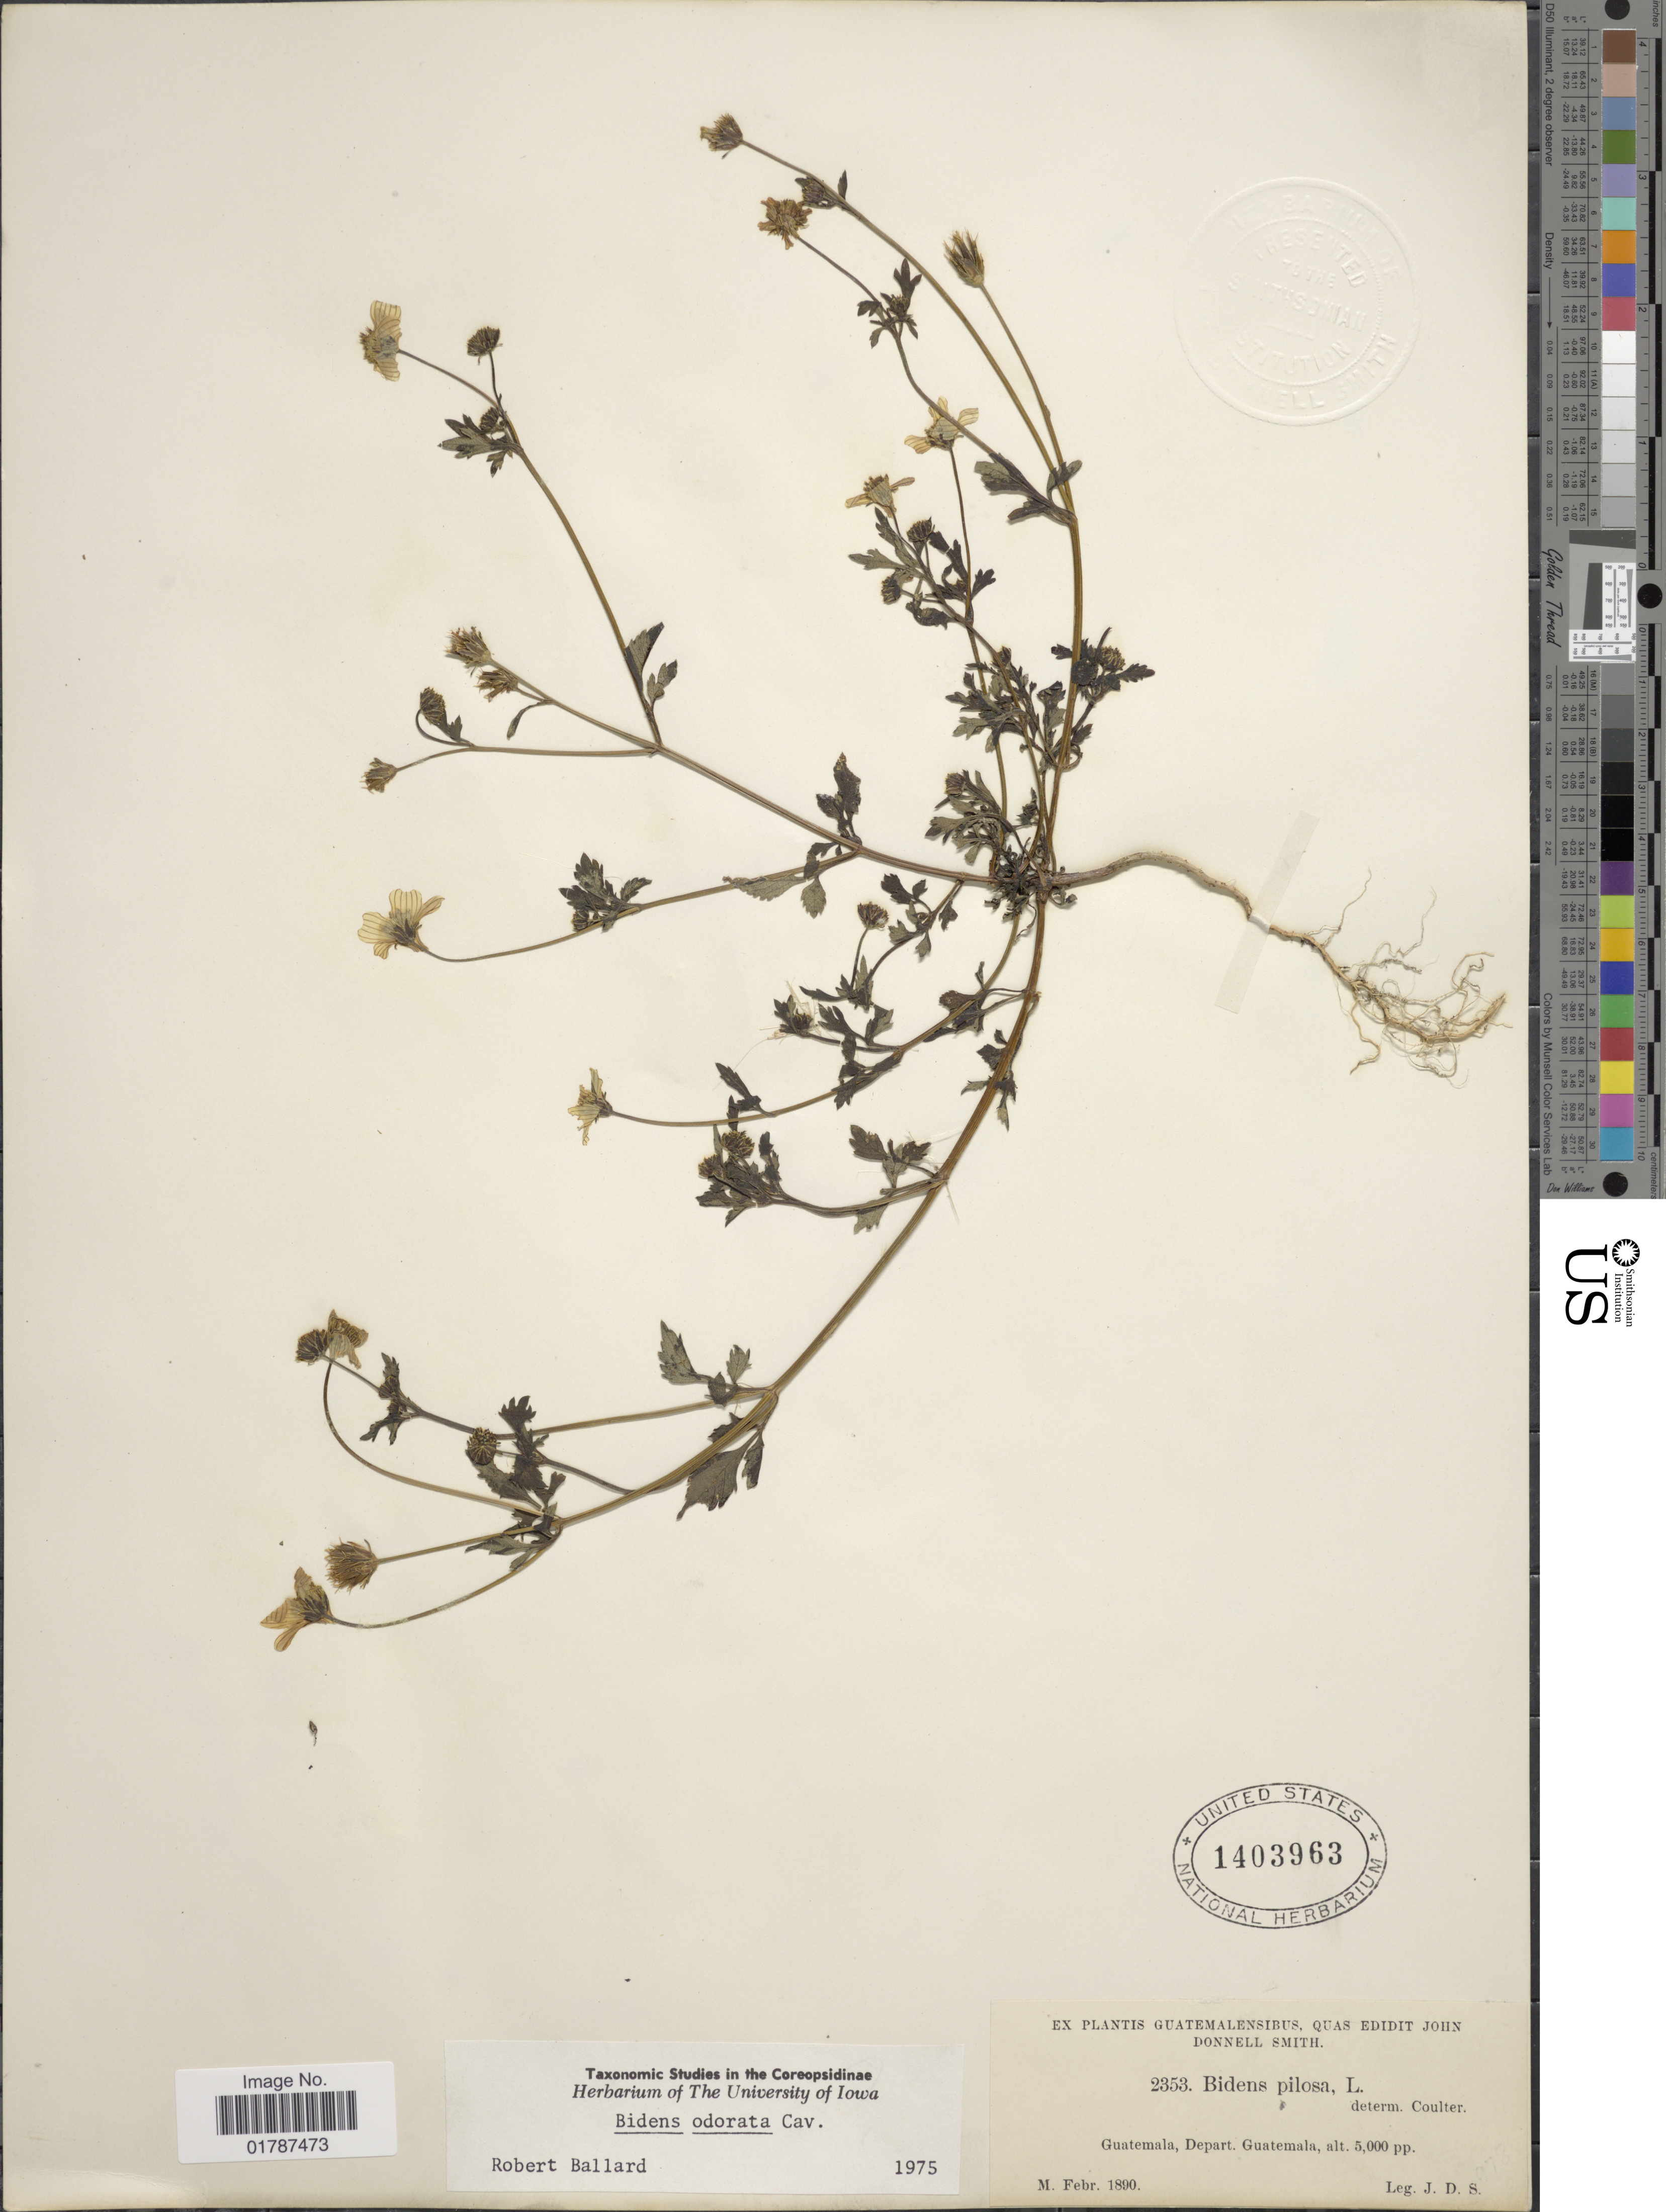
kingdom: Plantae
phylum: Tracheophyta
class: Magnoliopsida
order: Asterales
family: Asteraceae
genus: Bidens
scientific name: Bidens odorata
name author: Cav.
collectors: J. Donnell Smith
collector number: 2353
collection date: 1890-02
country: Guatemala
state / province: Guatemala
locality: Guatemala, Depart. Guatemala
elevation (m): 1524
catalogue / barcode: US 1403963